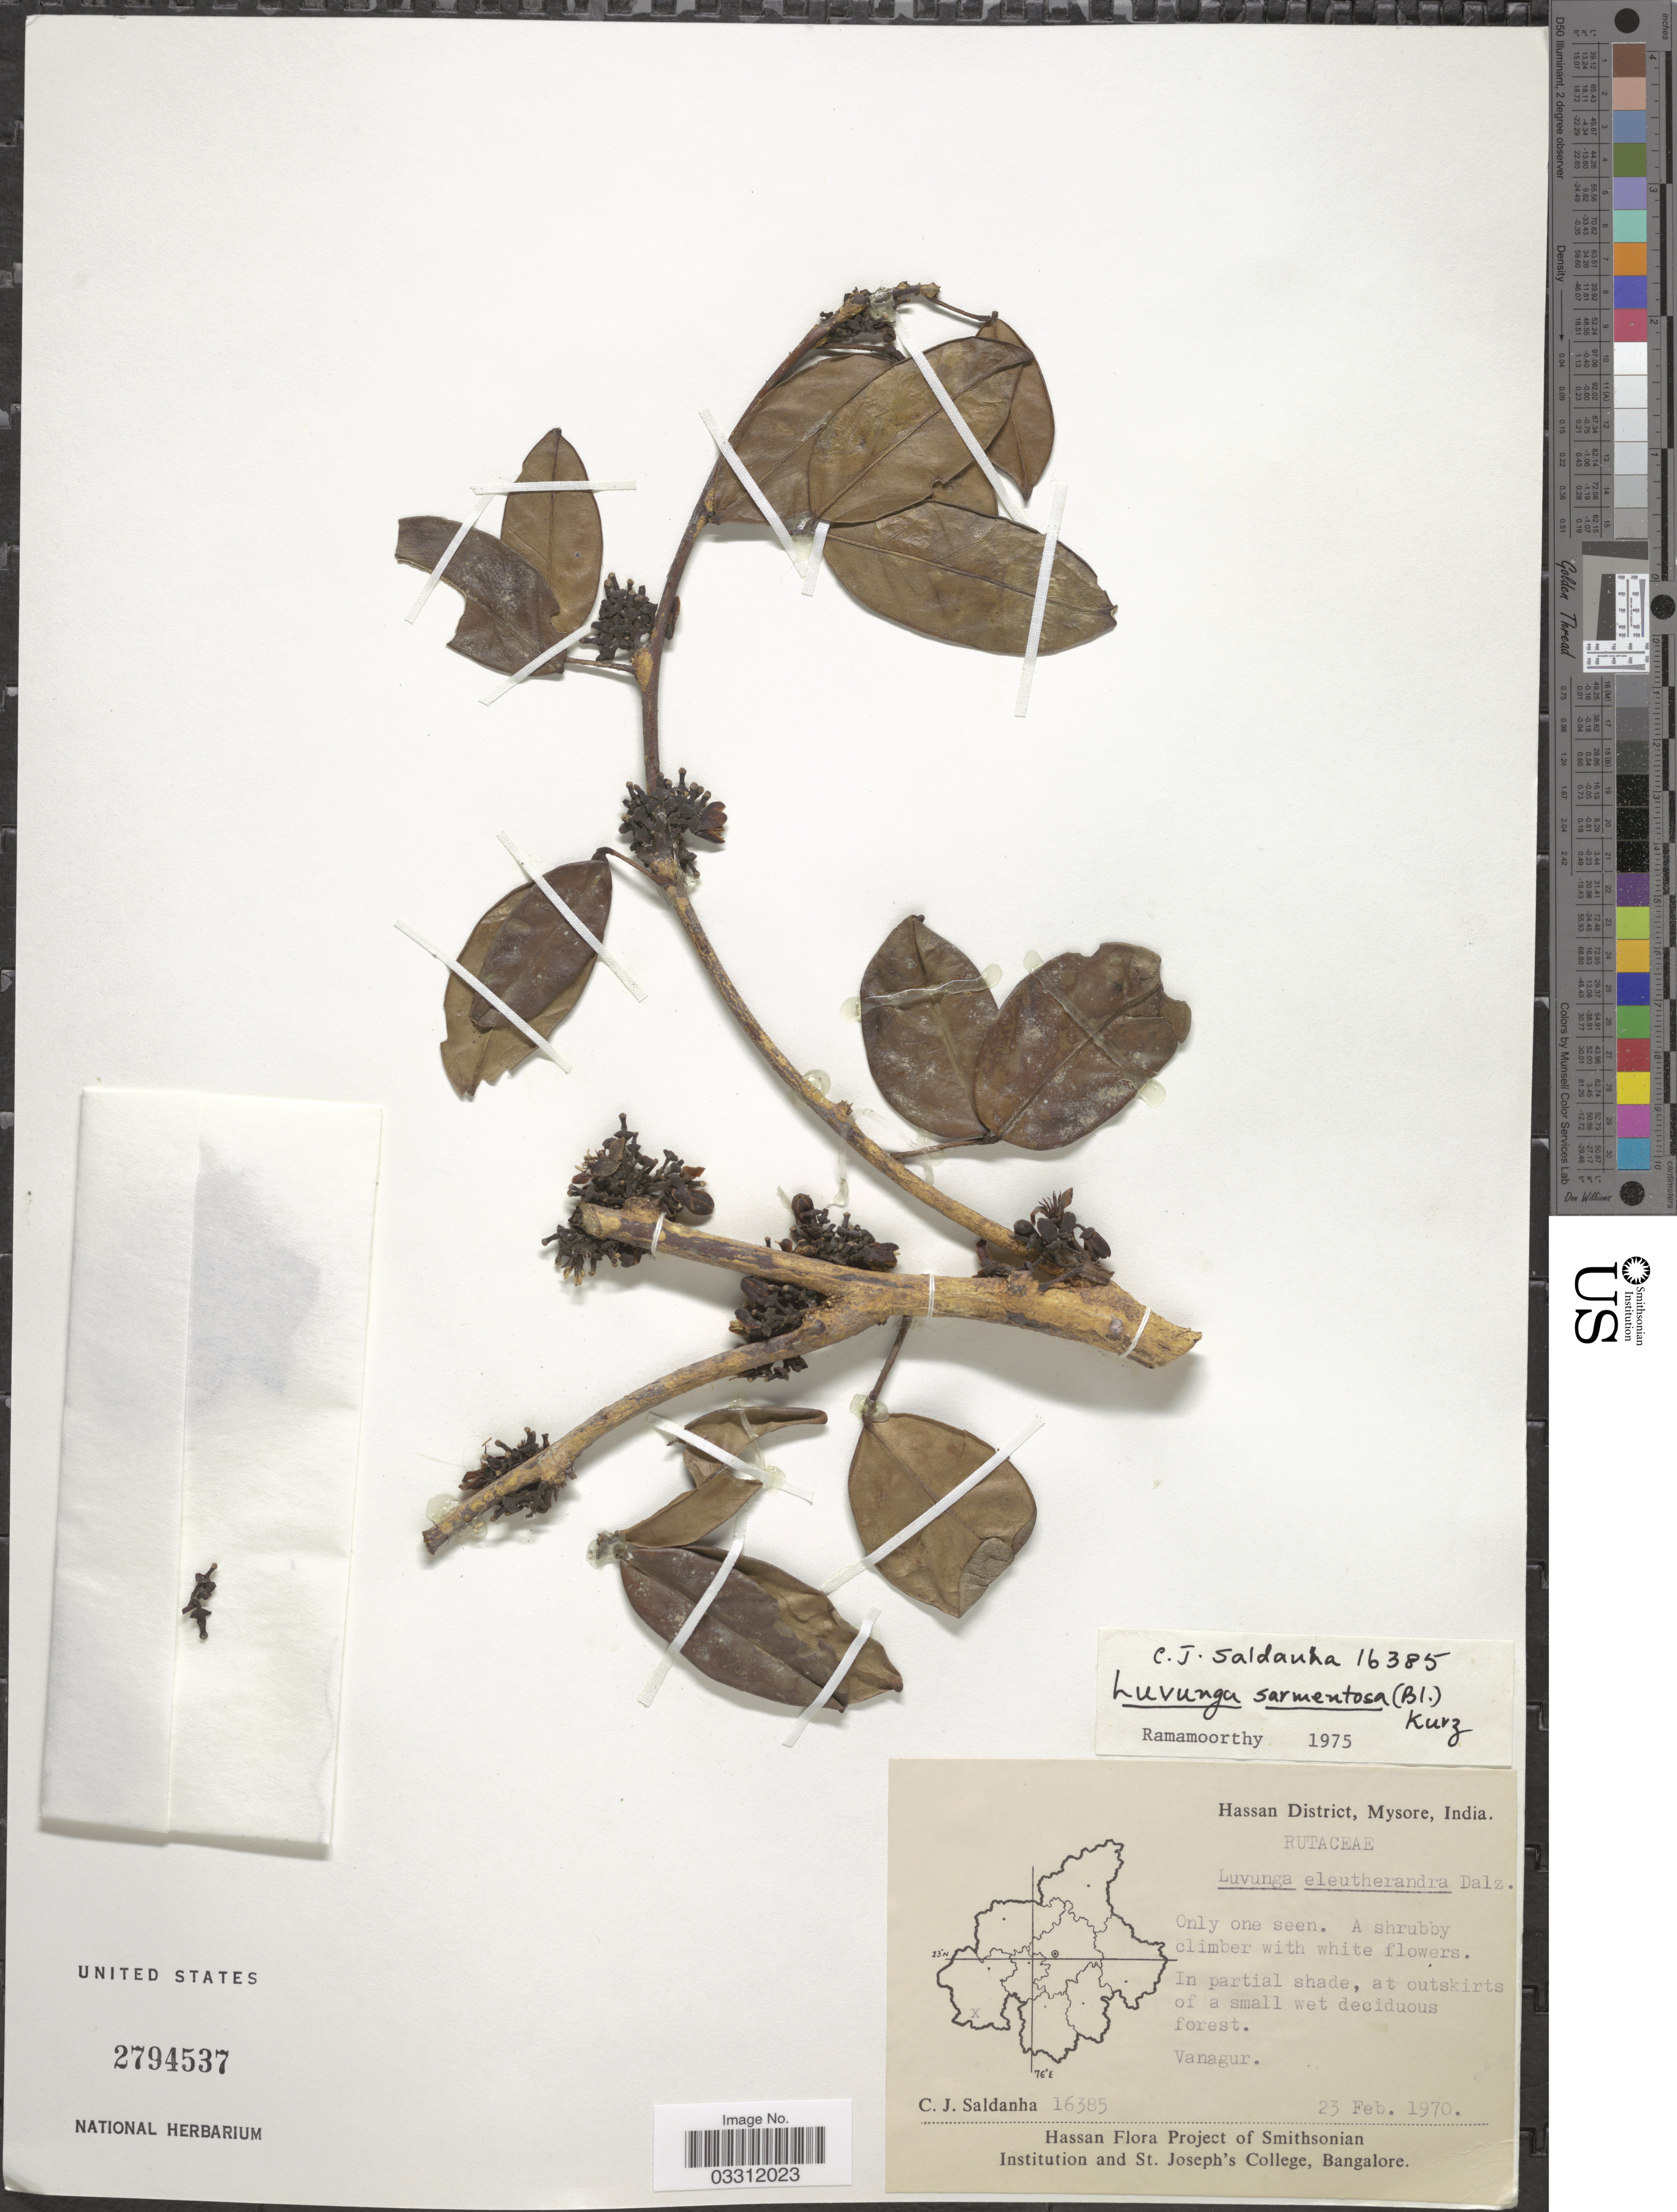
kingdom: Plantae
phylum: Tracheophyta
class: Magnoliopsida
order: Sapindales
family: Rutaceae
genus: Luvunga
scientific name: Luvunga sarmentosa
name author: Kurz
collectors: C. J. Saldanha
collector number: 16385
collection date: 1970-02-23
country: India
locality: Hassan District, Mysore, Vanagur.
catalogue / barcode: US 2794537